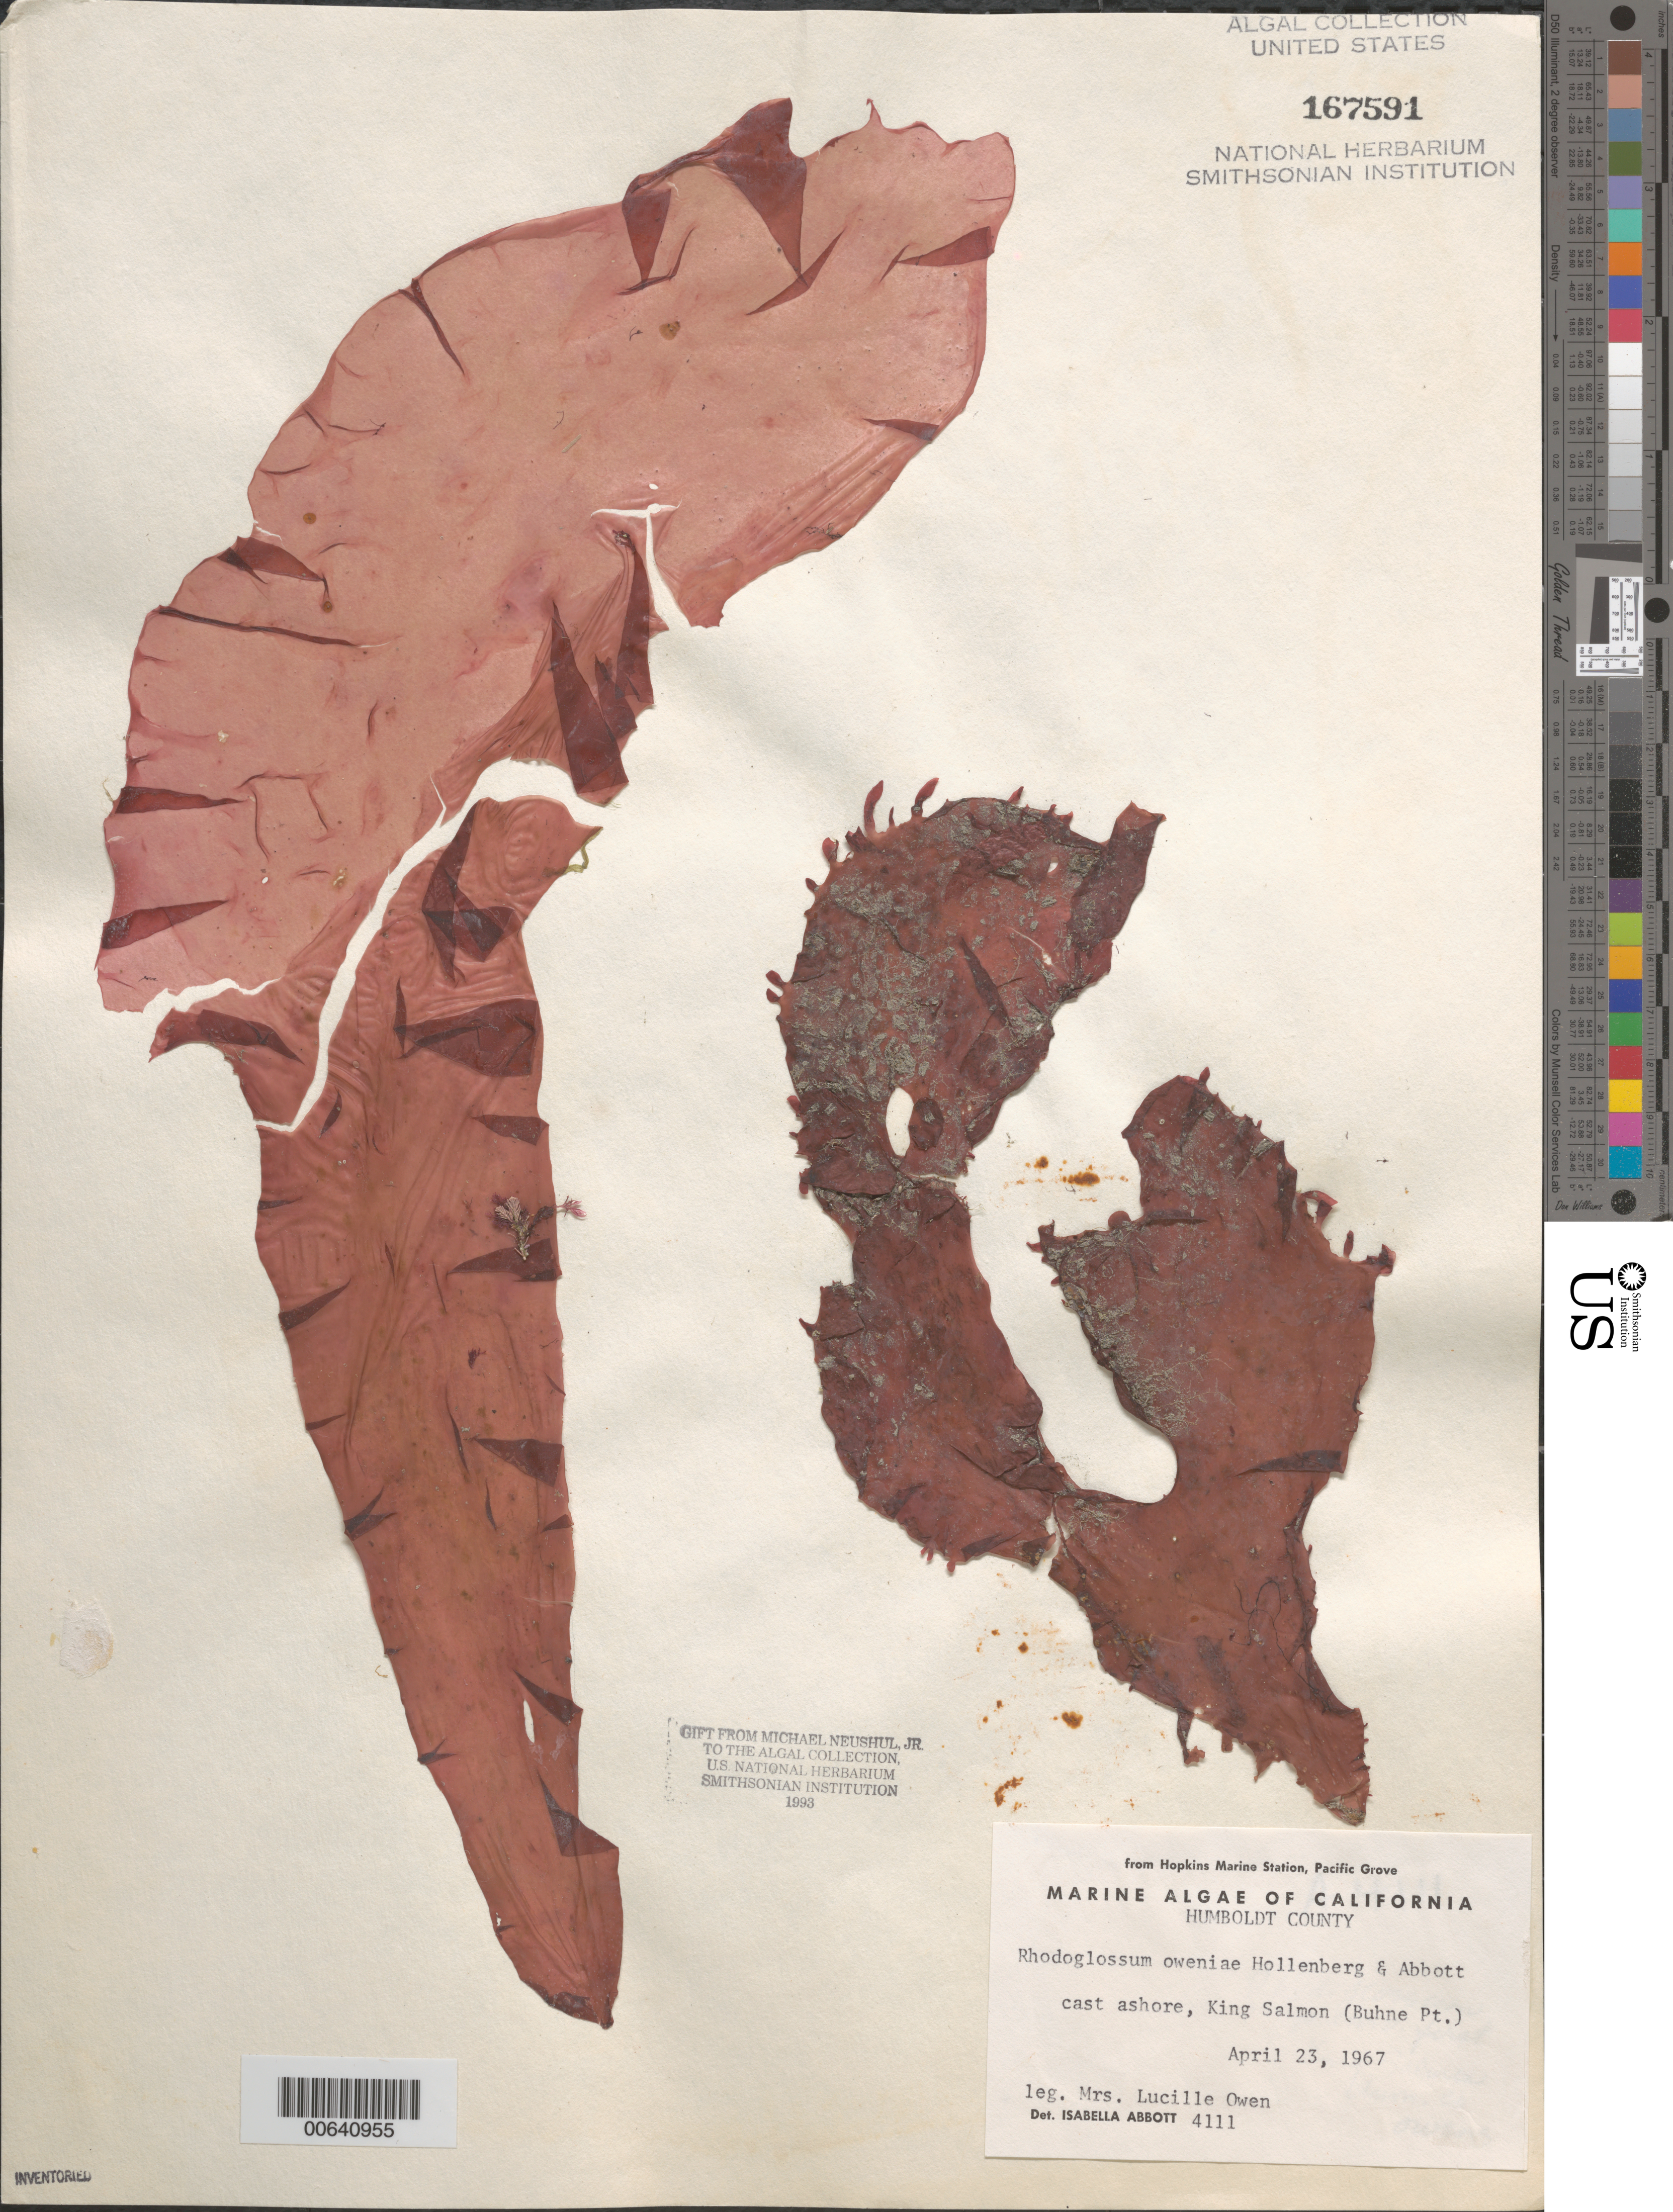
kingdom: Plantae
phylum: Rhodophyta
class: Florideophyceae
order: Gigartinales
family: Gigartinaceae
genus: Mazzaella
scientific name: Mazzaella californica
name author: (J. Agardh) G. De Toni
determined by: Algae name updating Project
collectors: L. Owen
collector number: IAA 4111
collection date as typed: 23 Apr 1967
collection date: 1967-04-23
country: United States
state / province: California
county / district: Humboldt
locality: King Salmon, Buhne Point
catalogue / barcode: US 167591